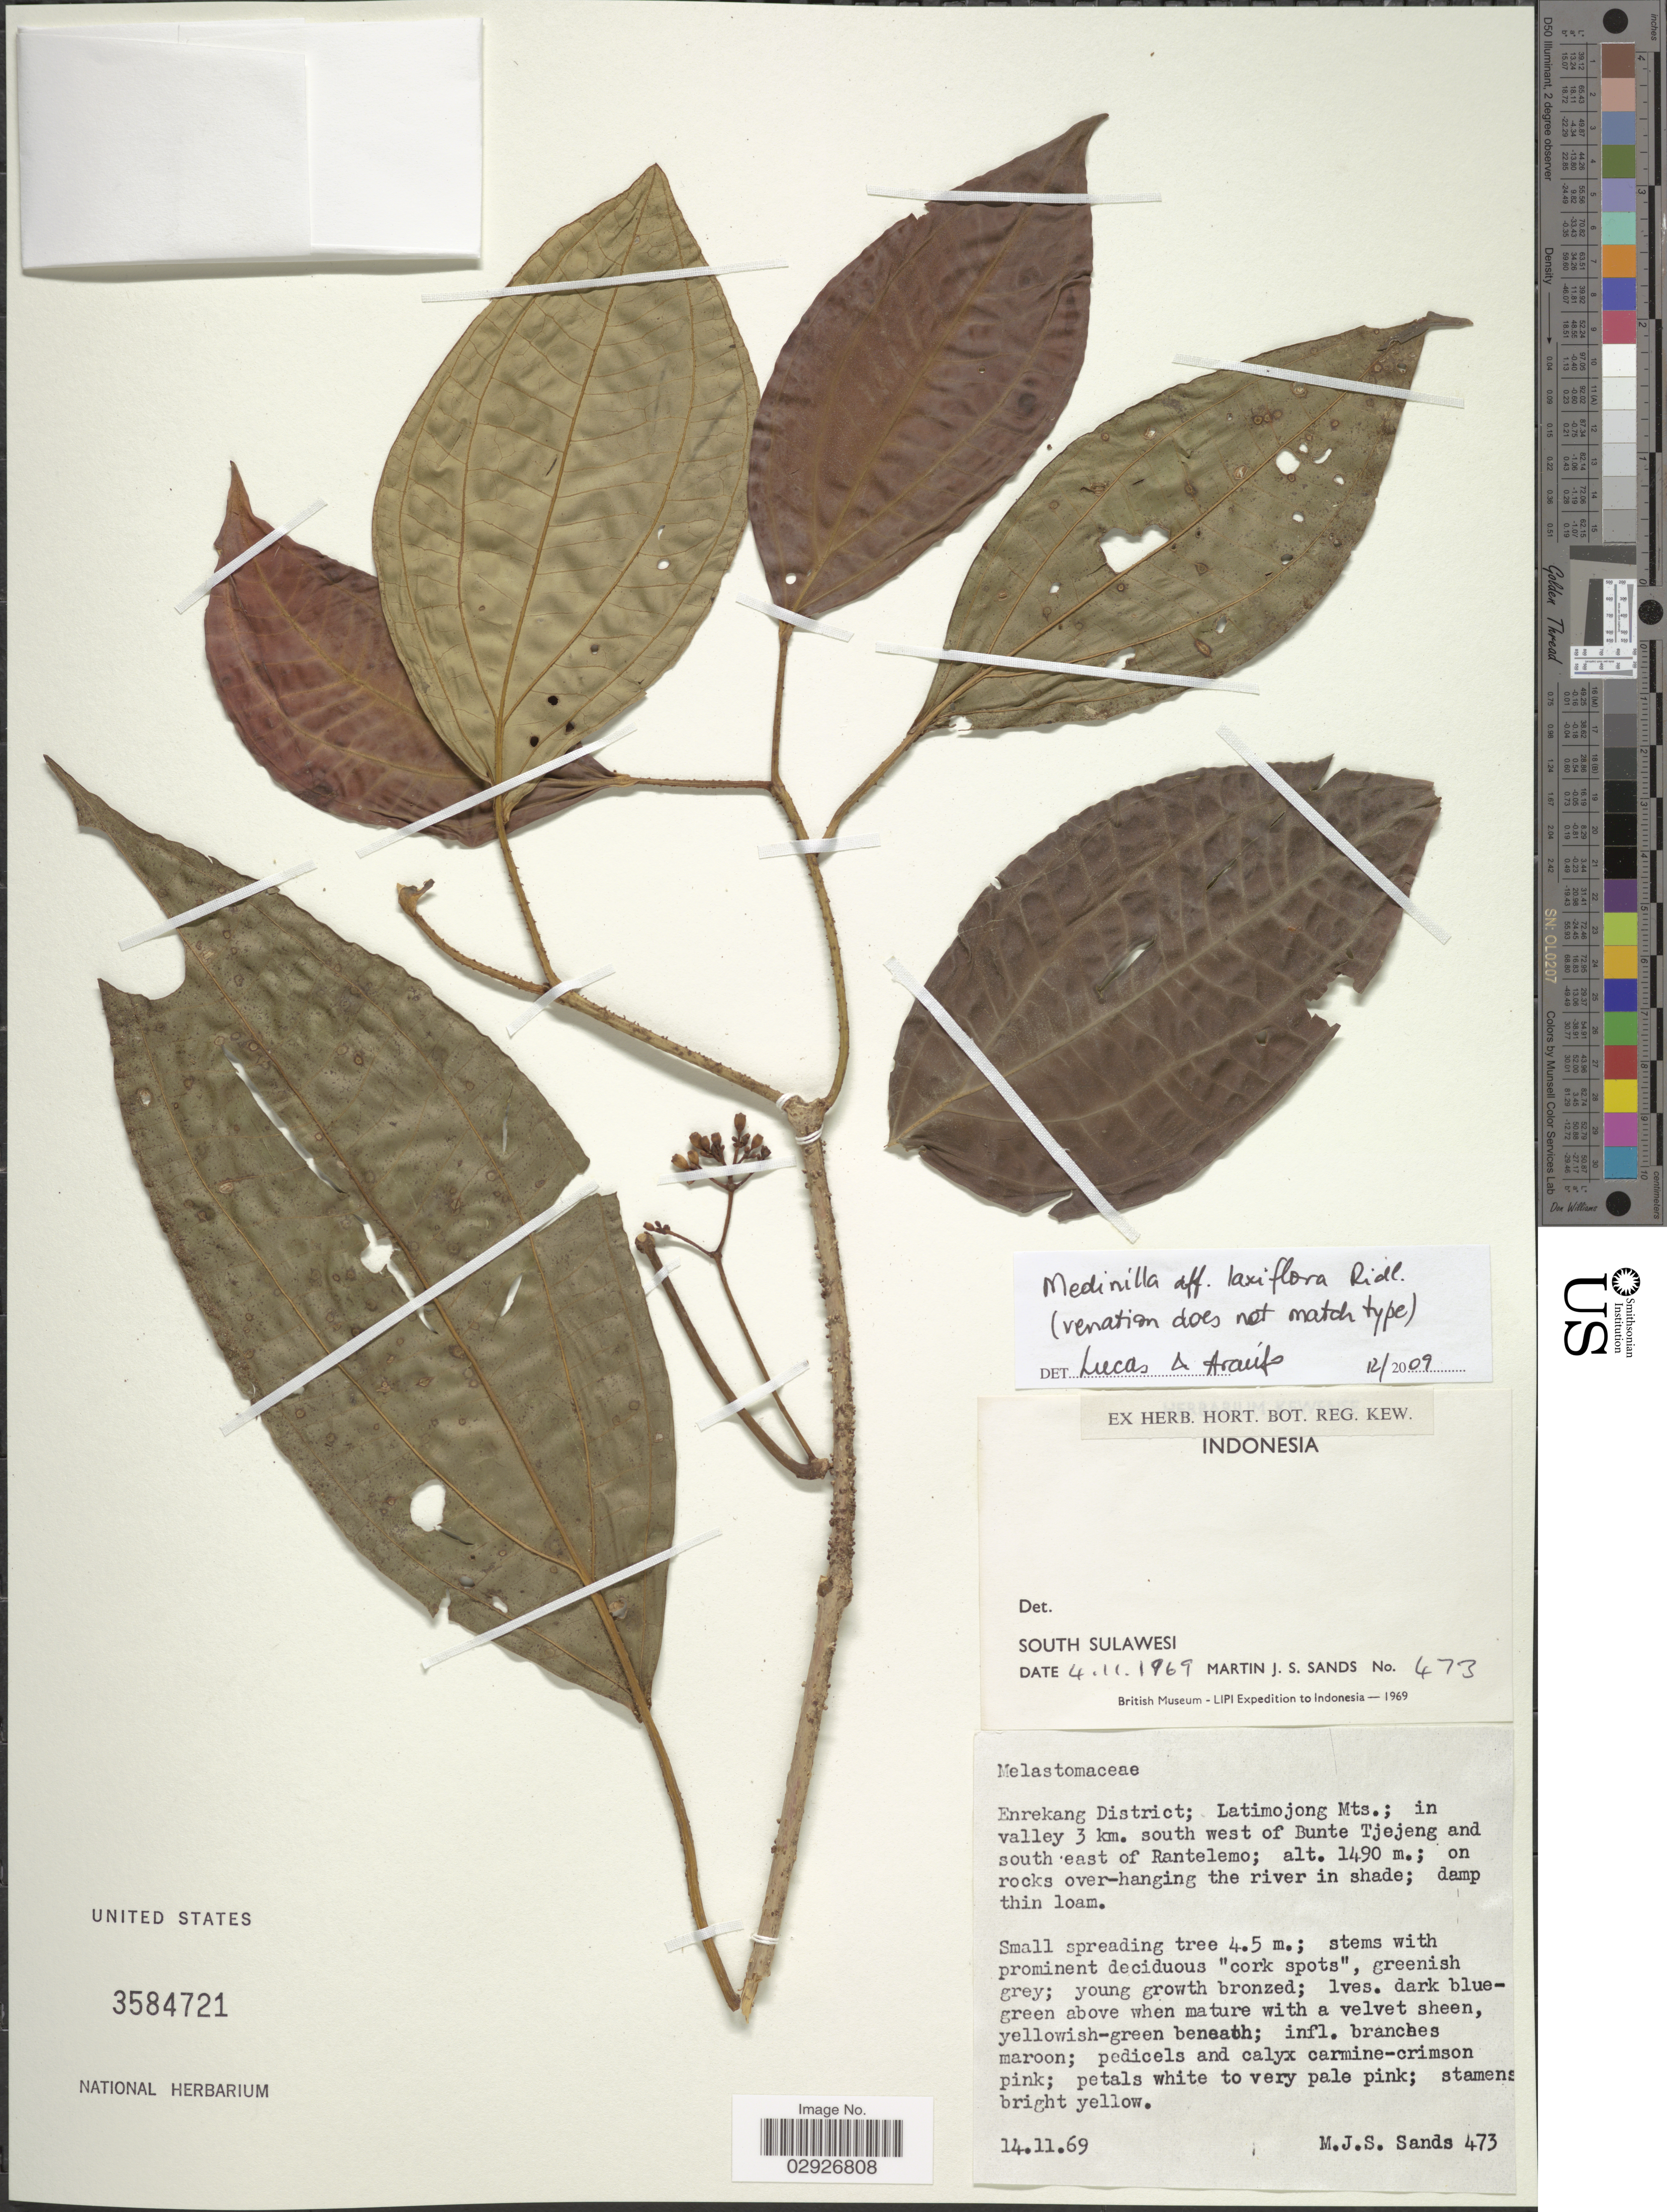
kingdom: Plantae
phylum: Tracheophyta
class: Magnoliopsida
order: Myrtales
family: Melastomataceae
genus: Medinilla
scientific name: Medinilla laxiflora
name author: Ridl.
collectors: M. Sands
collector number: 473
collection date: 1969-11-14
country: Indonesia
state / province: Sulawesi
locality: South Sulawesi. Enrekang District; Latimojong Mts.; in valley 3 km. south west of Bunte Tjejeng and south east of Rantelemo.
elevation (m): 1490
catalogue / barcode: US 3584721